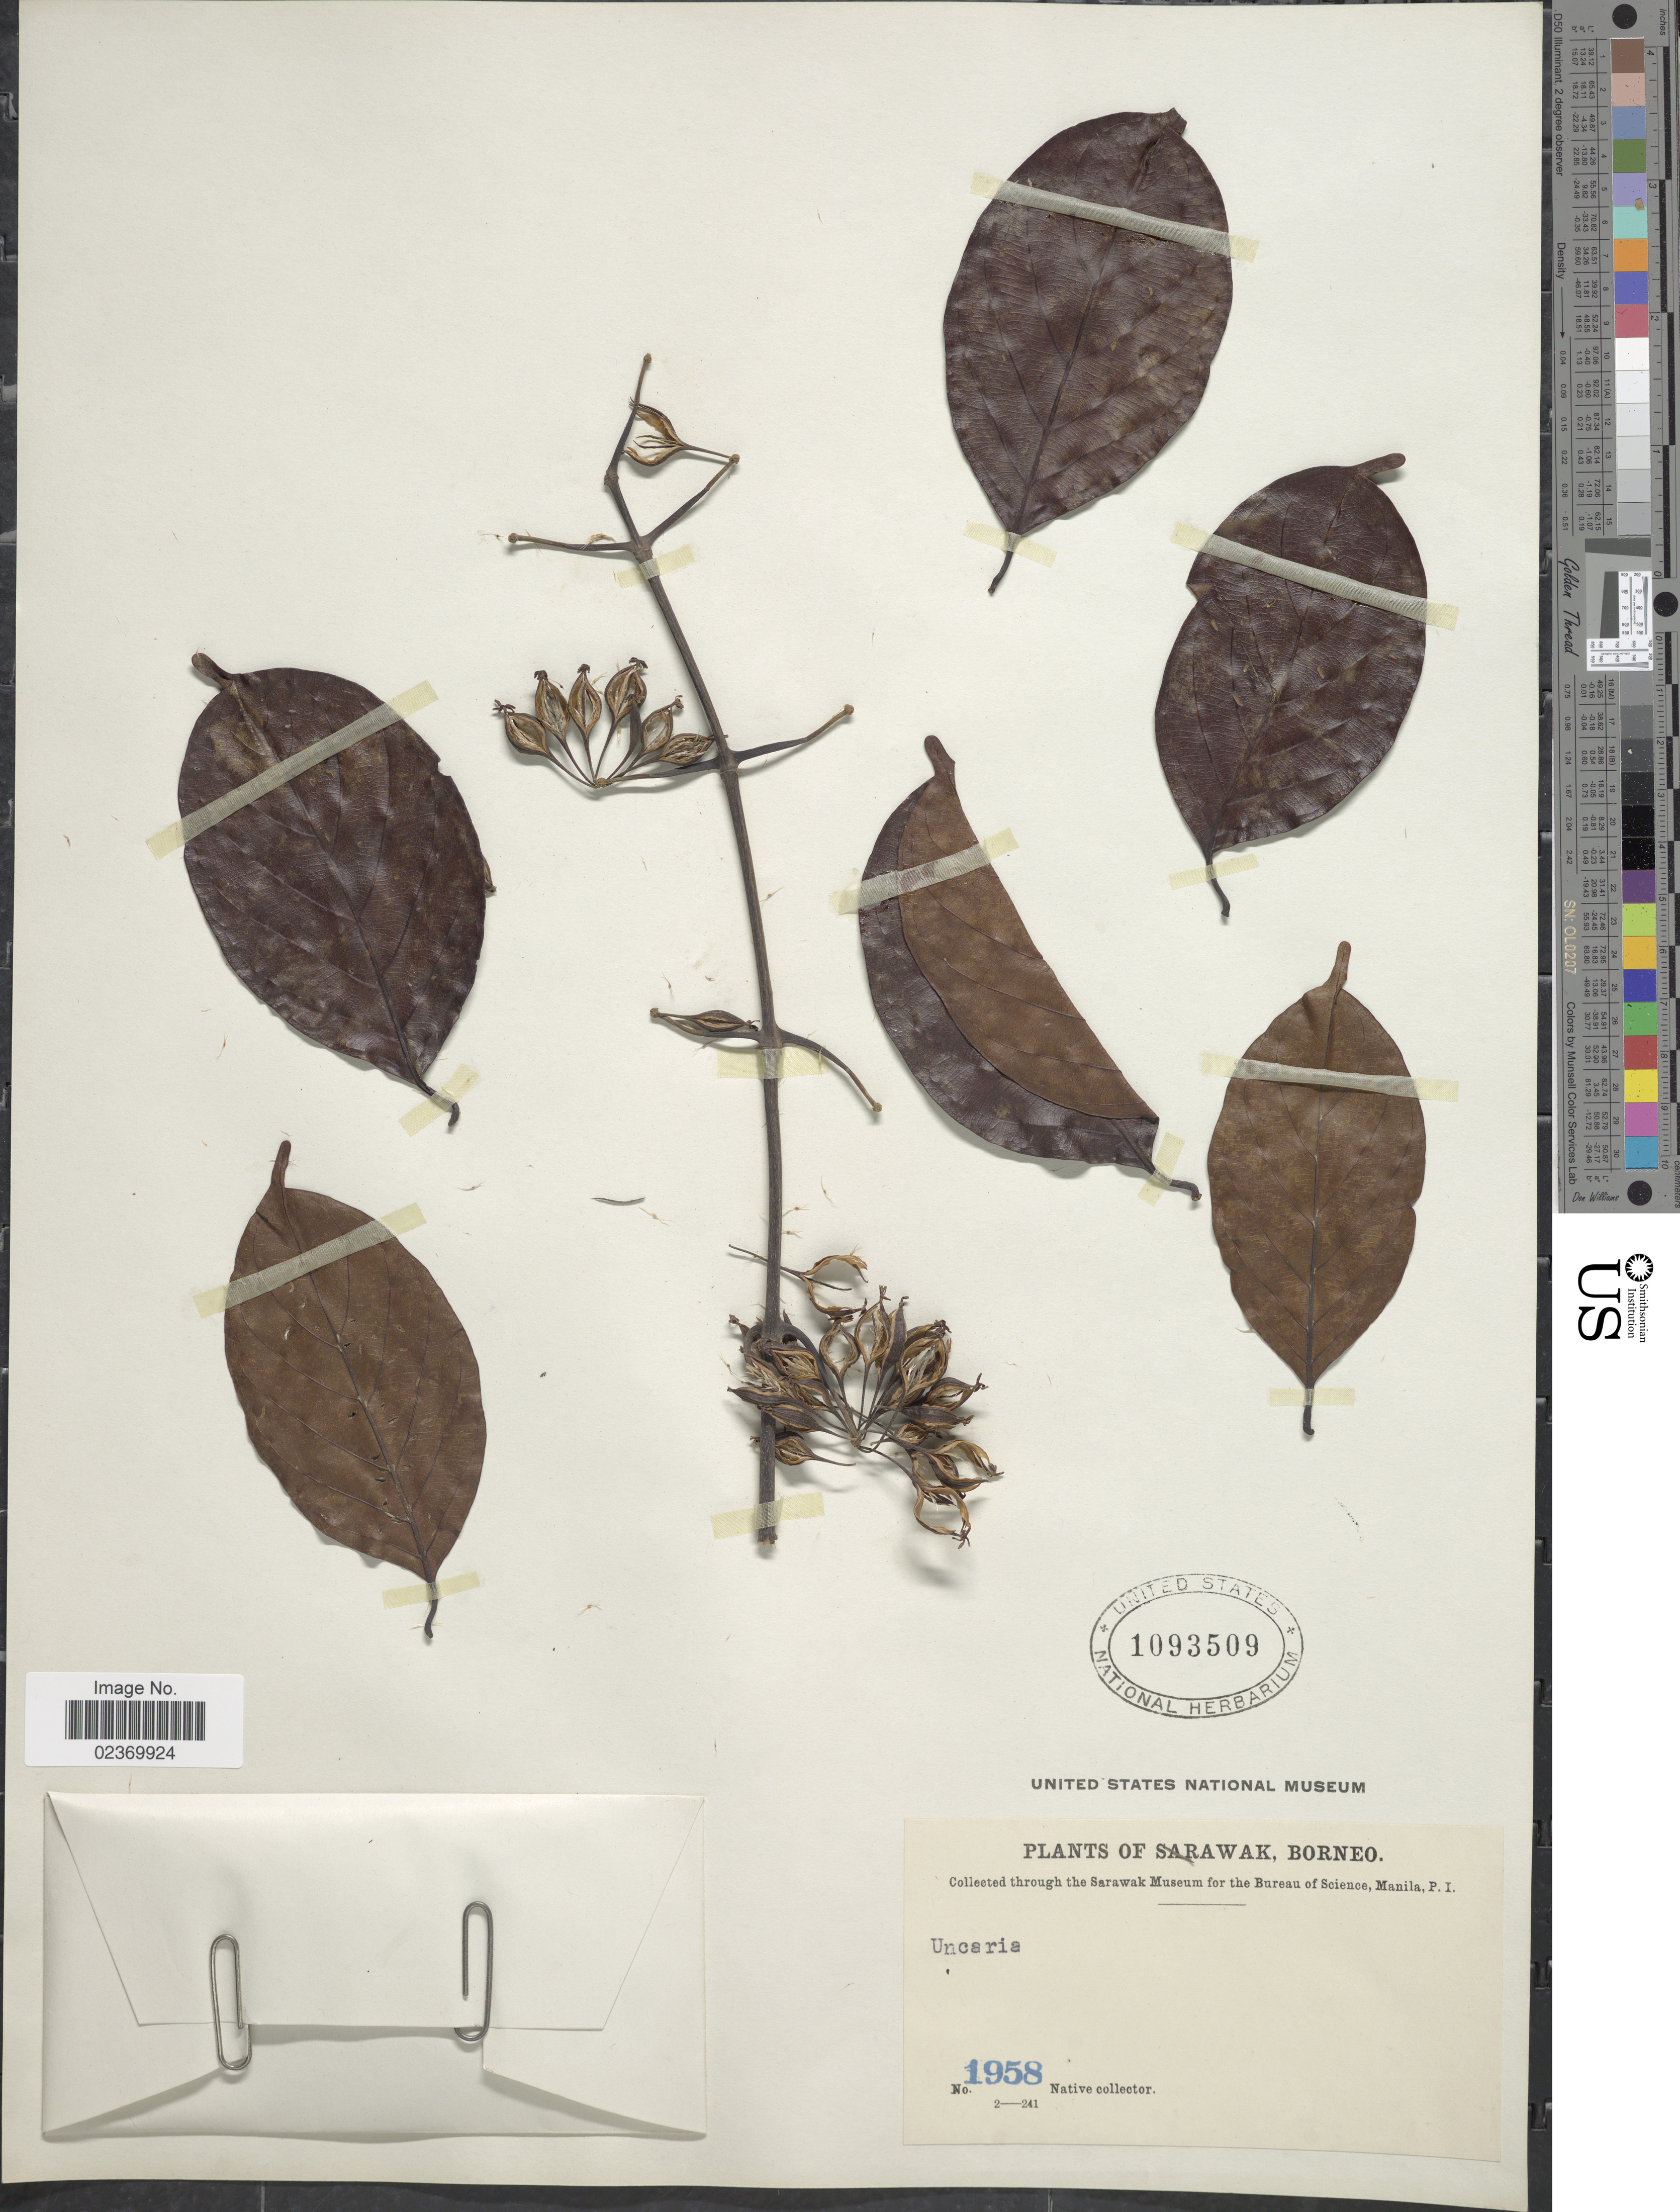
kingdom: Plantae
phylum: Tracheophyta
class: Magnoliopsida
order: Gentianales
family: Rubiaceae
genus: Uncaria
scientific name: Uncaria sp.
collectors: Native collector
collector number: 1958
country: Malaysia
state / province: Sarawak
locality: Borneo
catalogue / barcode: US 1093509